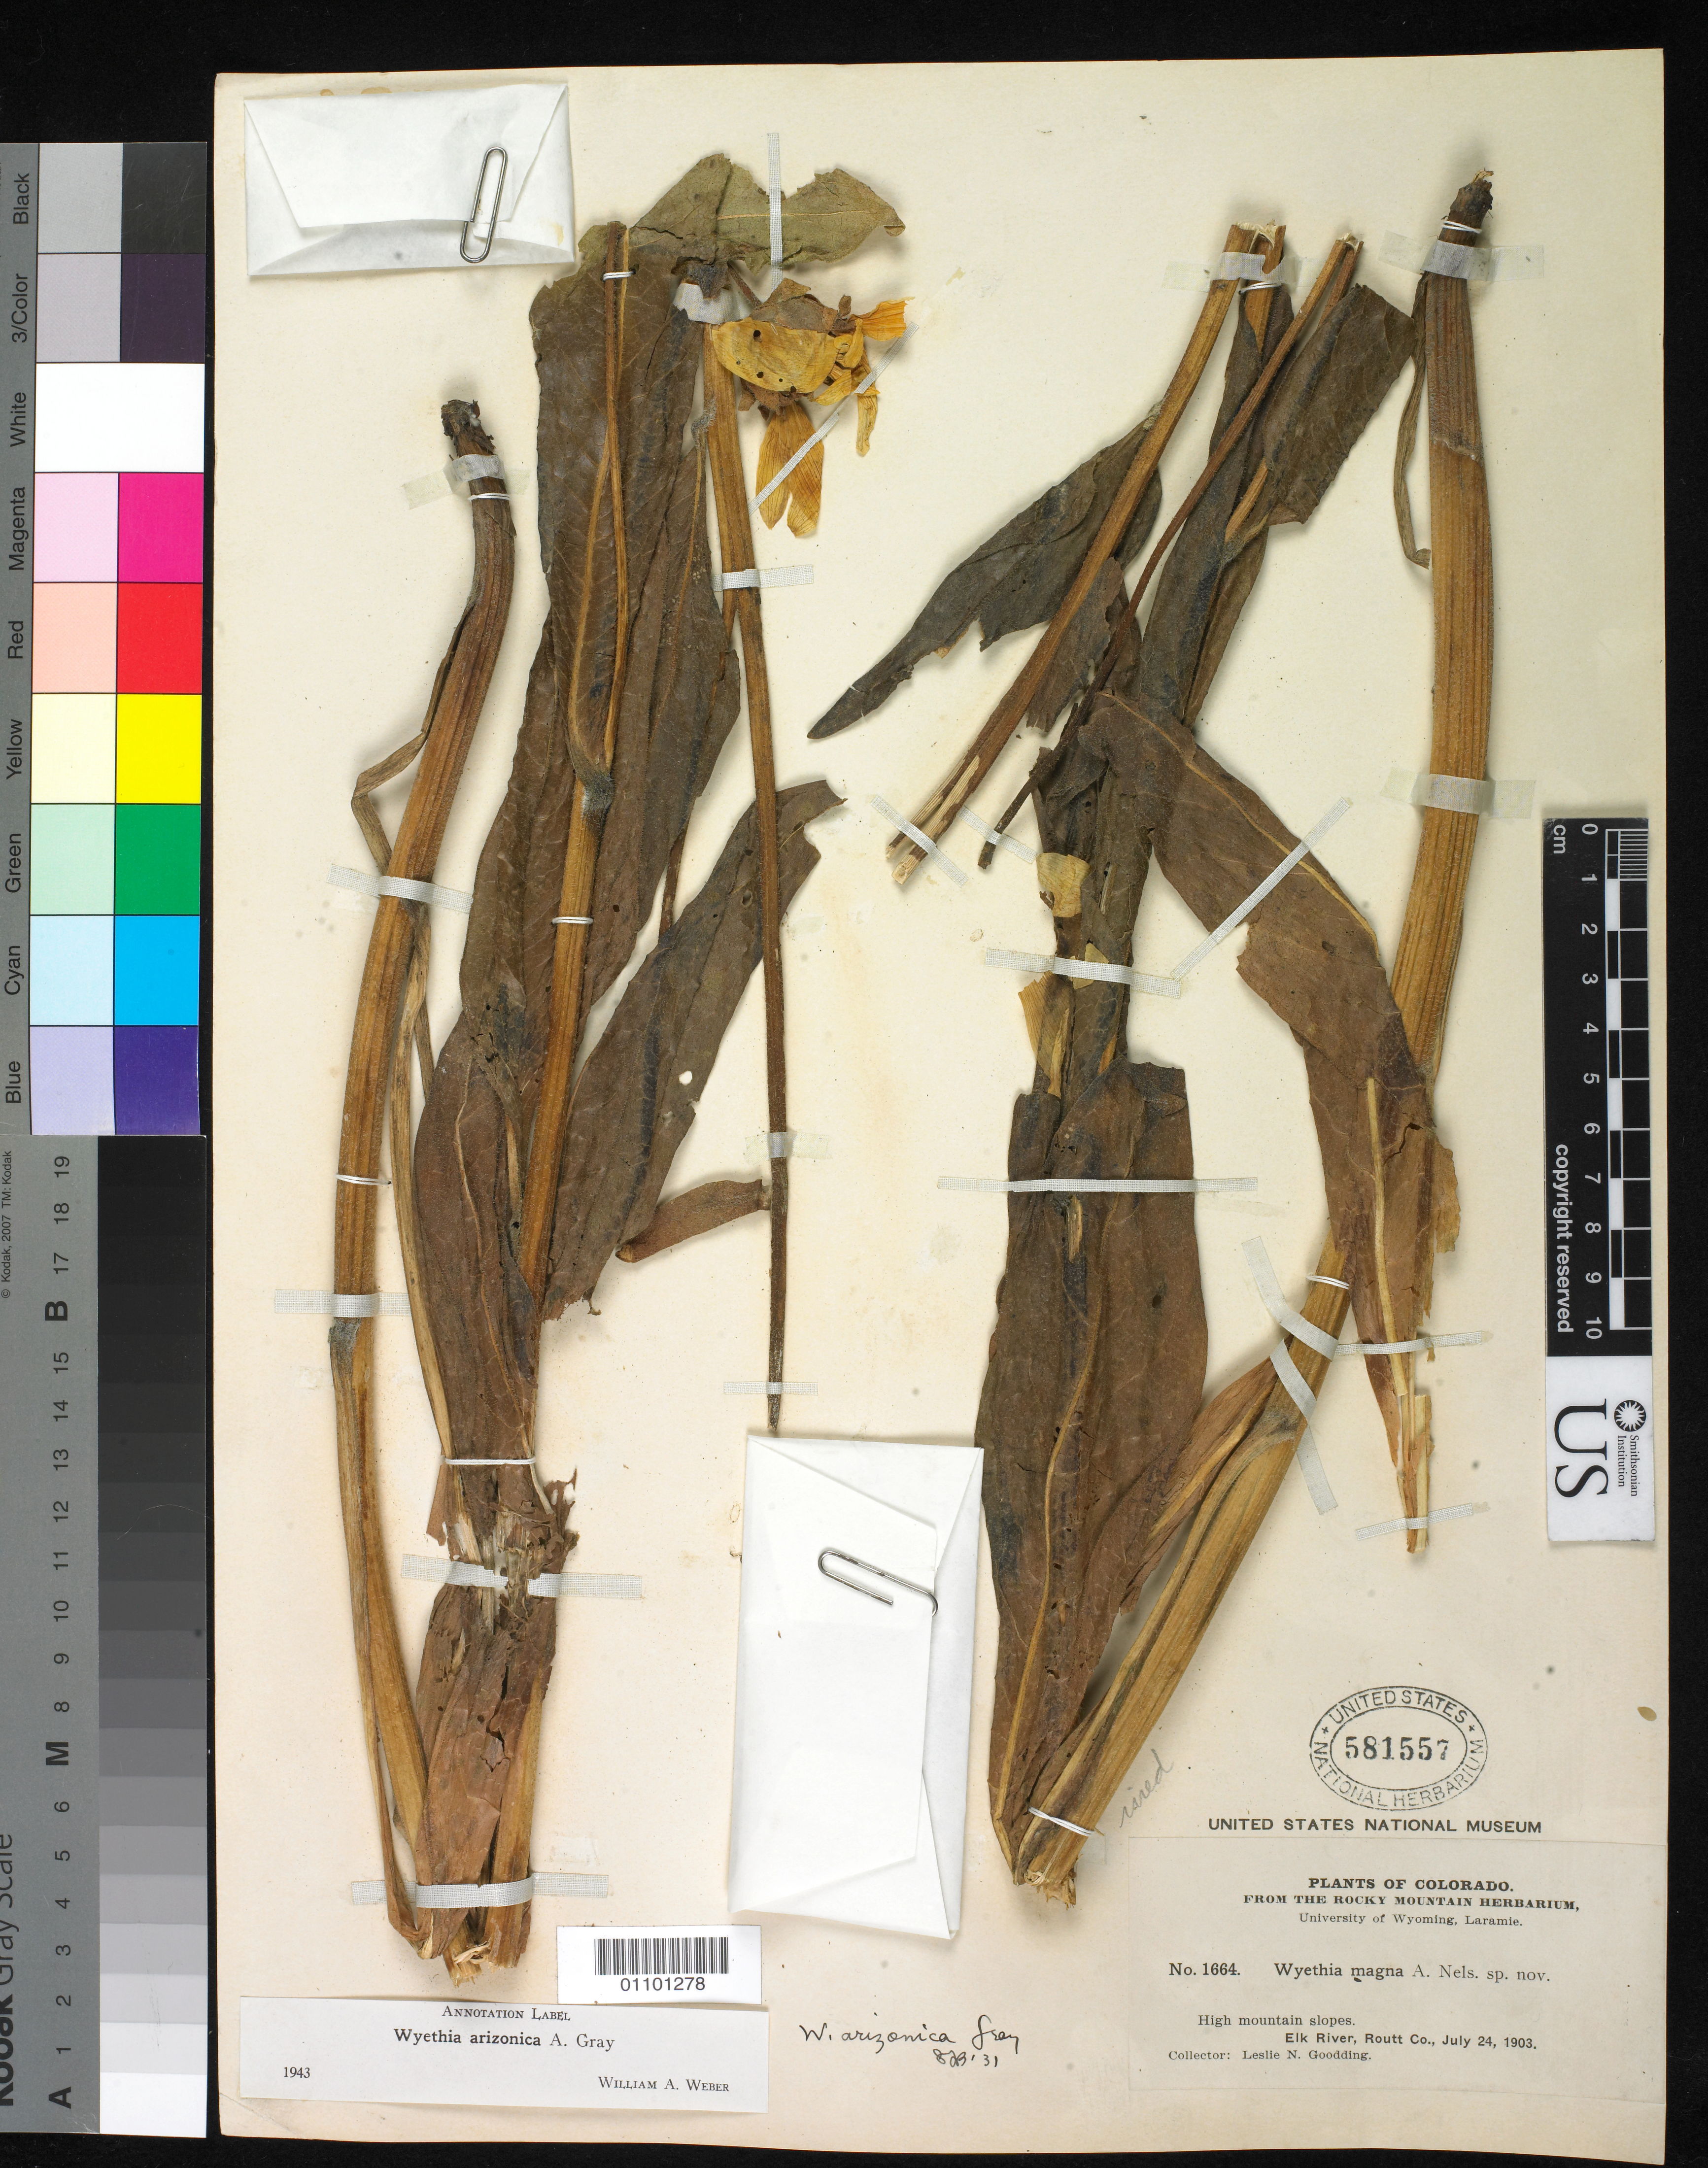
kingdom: Plantae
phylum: Tracheophyta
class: Magnoliopsida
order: Asterales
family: Asteraceae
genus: Wyethia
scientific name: Wyethia x magna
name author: A. Nelson ex W.A. Weber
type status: Isotype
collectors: L. N. Goodding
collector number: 1664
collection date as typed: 24 Jul 1903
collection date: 1903-07-24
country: United States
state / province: Colorado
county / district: Routt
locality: Elk River.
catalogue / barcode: US 581557